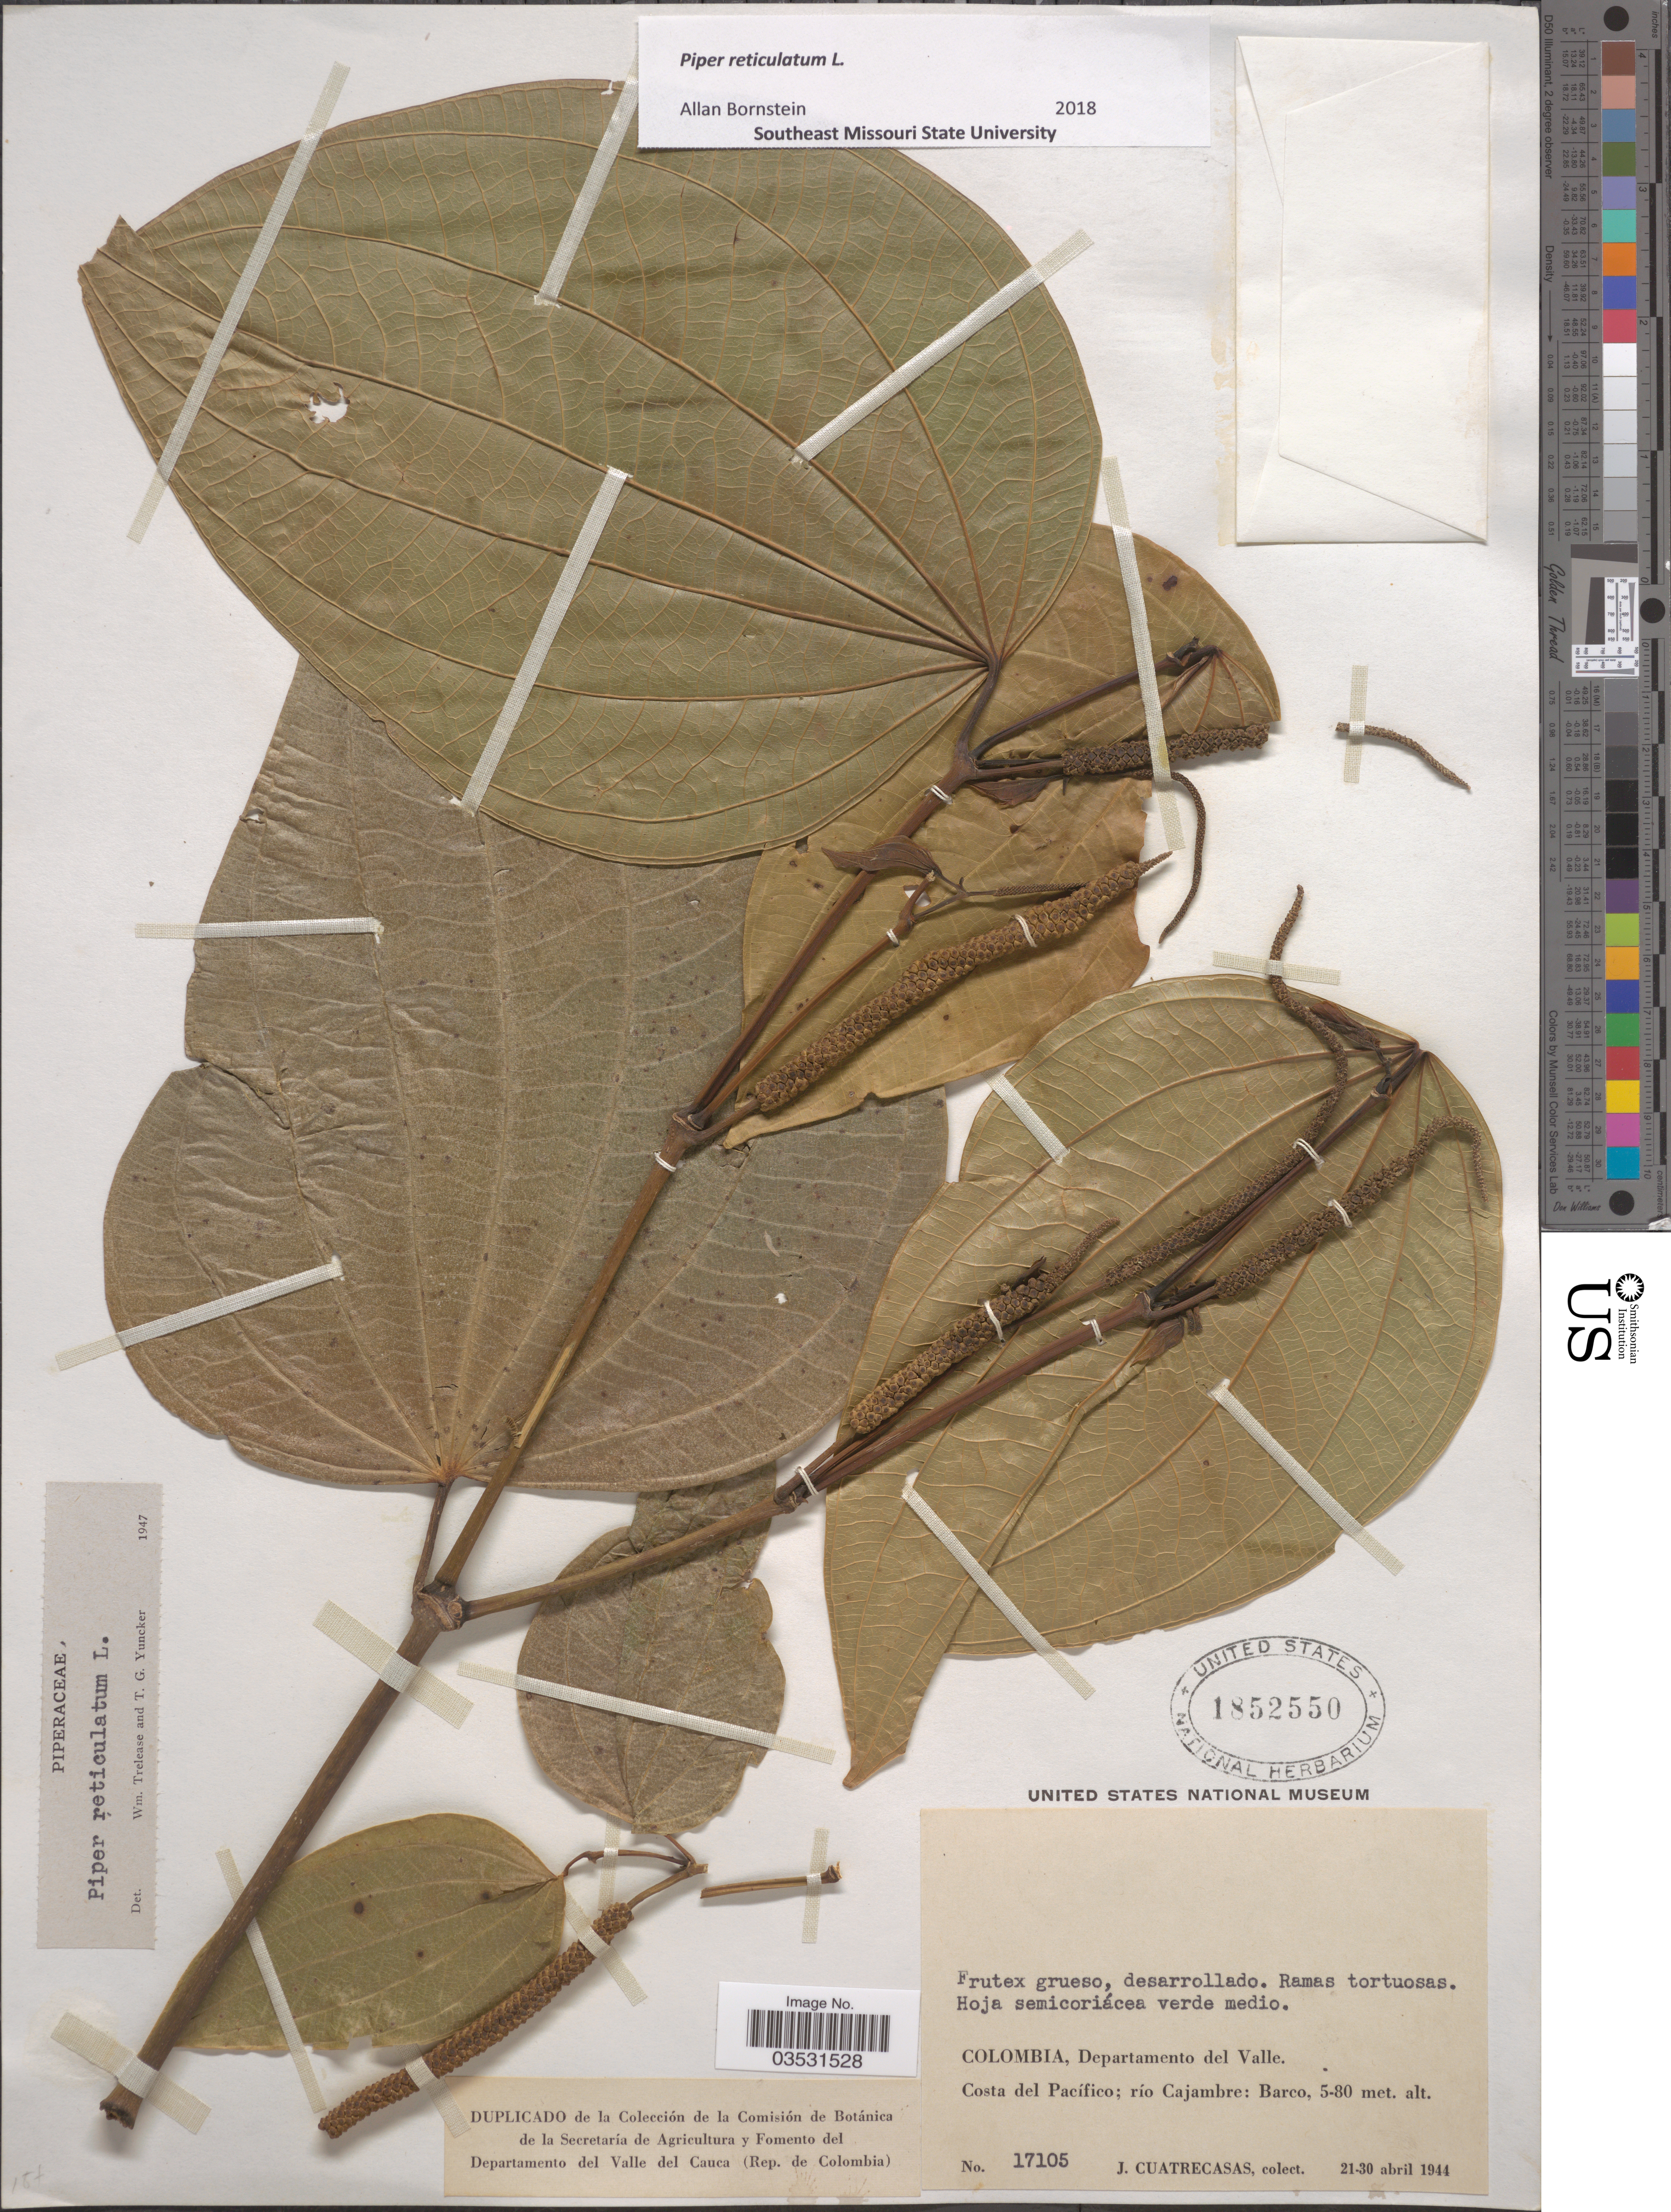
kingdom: Plantae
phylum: Tracheophyta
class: Magnoliopsida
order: Piperales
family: Piperaceae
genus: Piper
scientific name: Piper reticulatum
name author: L.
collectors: J. Cuatrecasas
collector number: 17105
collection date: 1944-04-21/1944-04-30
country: Colombia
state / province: Valle del Cauca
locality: Departamento del Valle. Costa del Pacíco; río Cajambre: Barco.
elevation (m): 5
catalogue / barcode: US 1852550